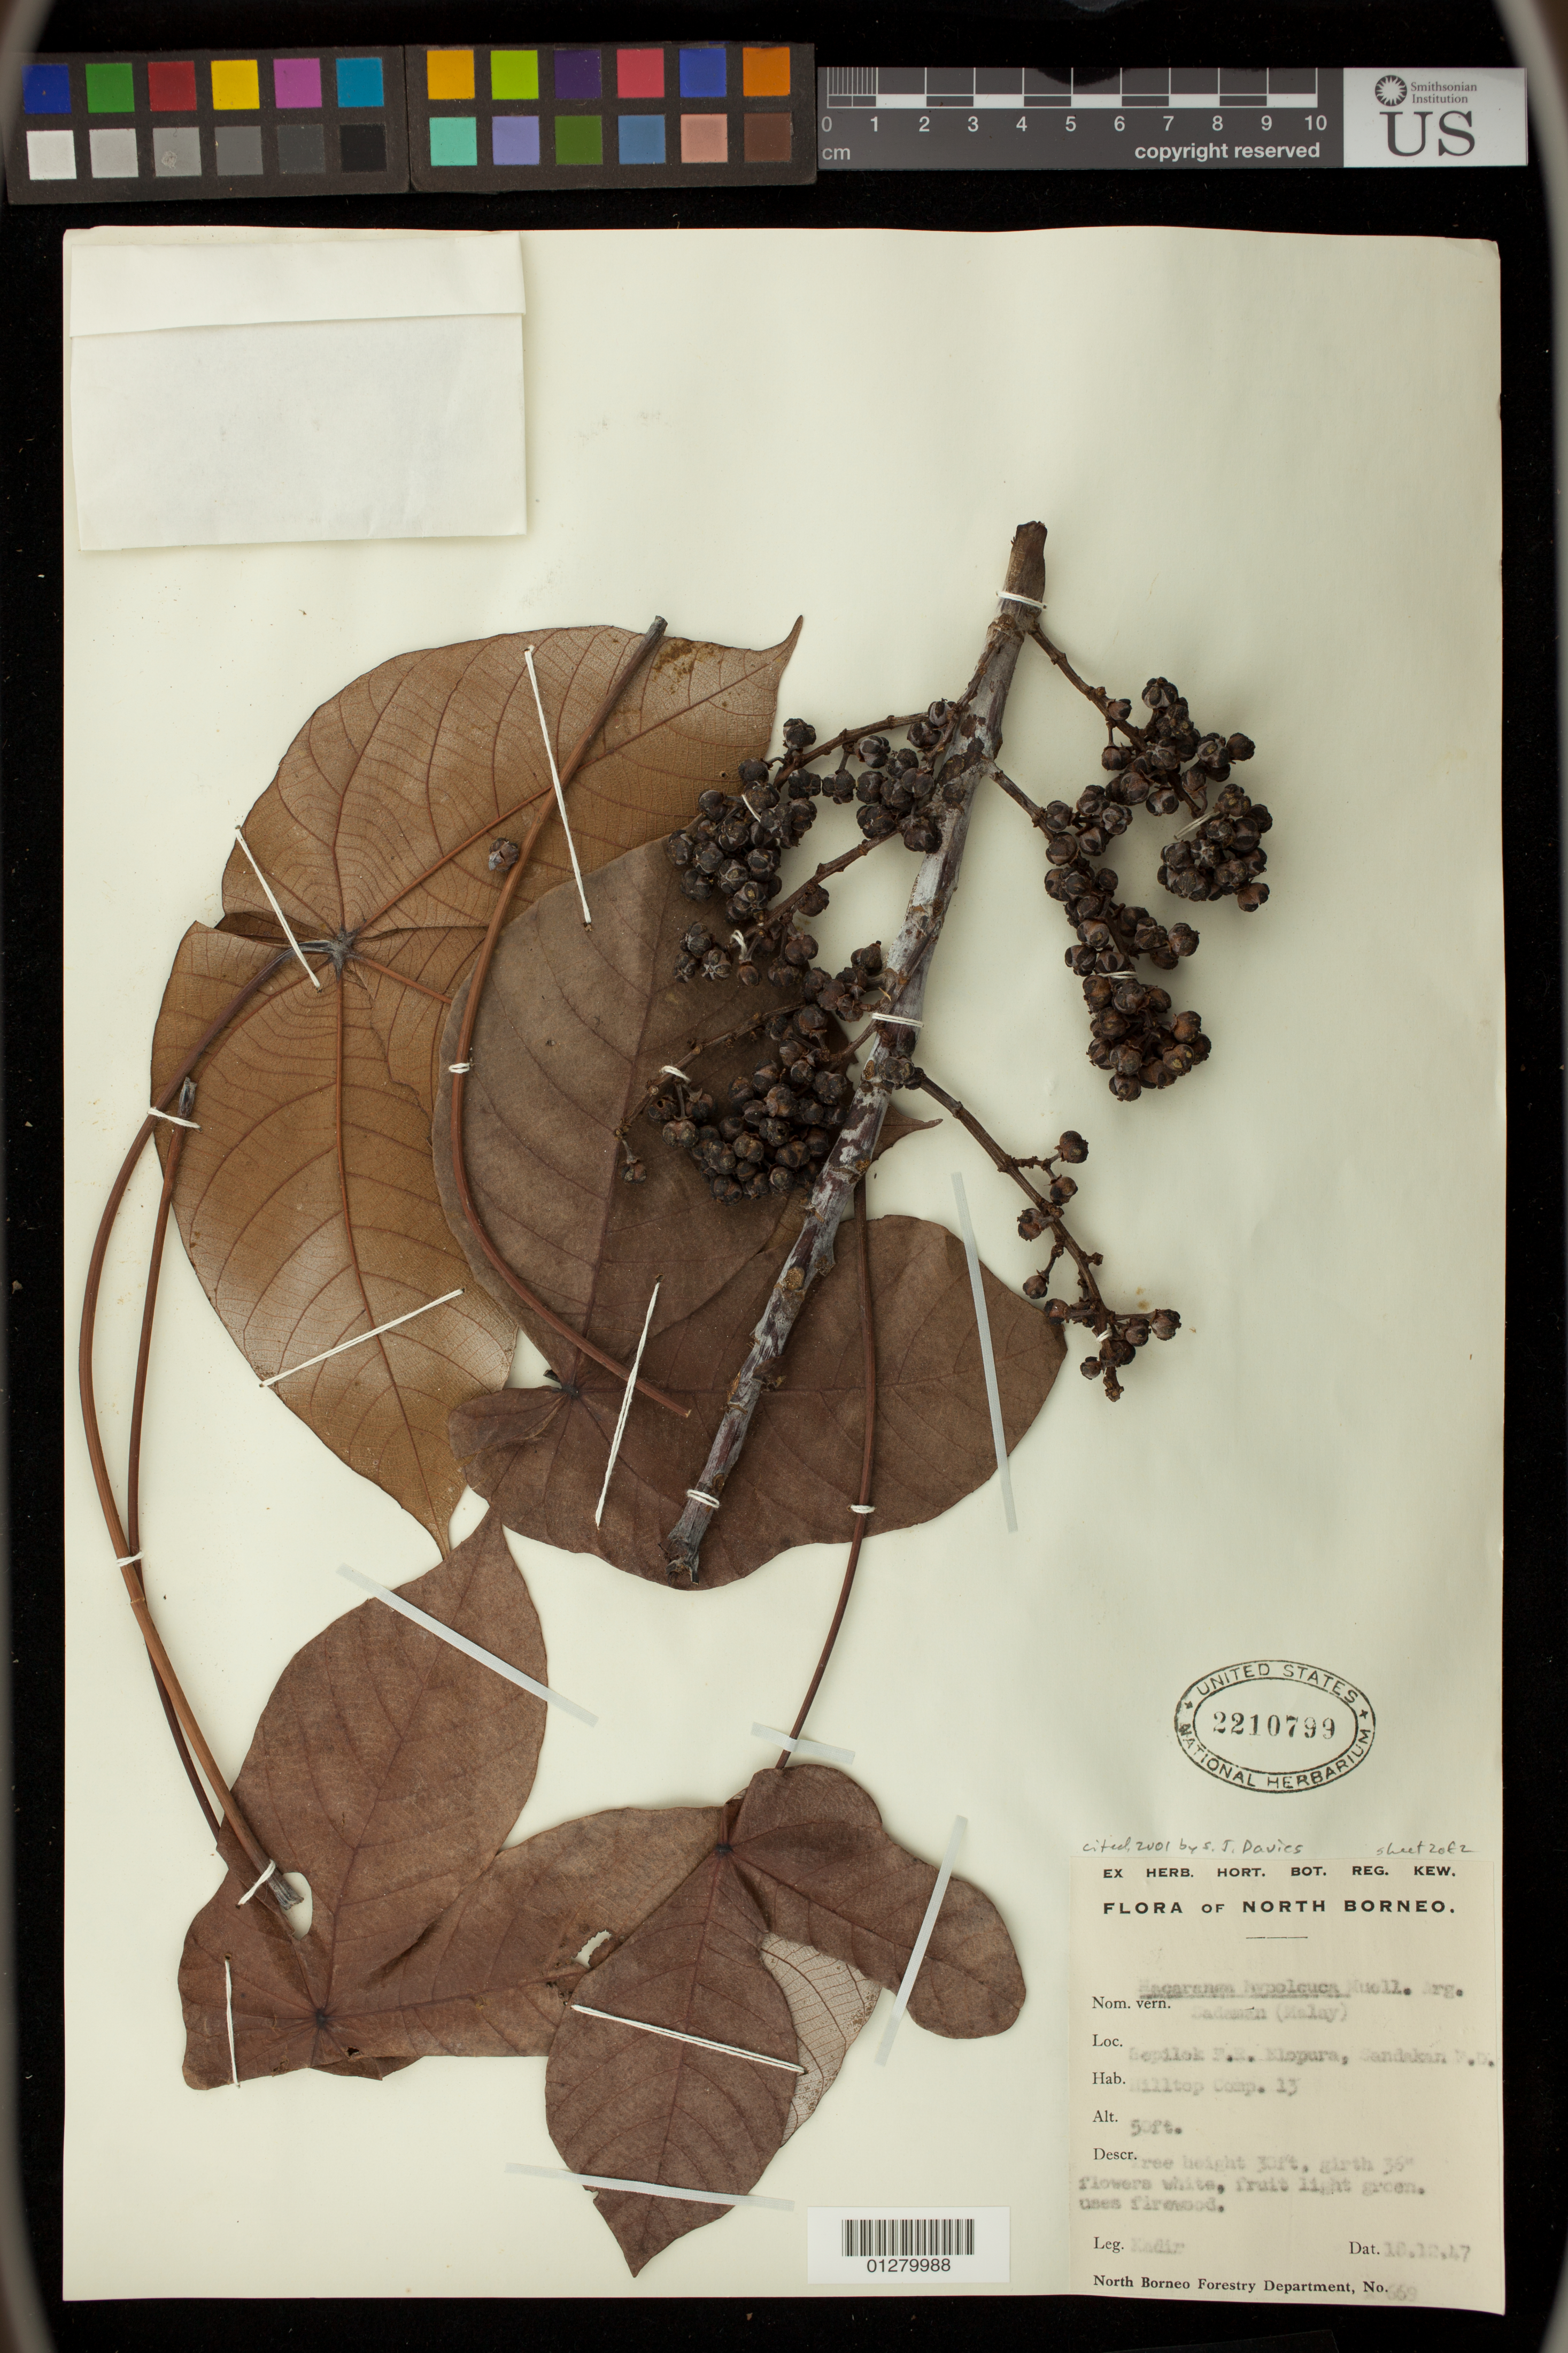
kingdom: Plantae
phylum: Tracheophyta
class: Magnoliopsida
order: Malpighiales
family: Euphorbiaceae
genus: Macaranga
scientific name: Macaranga hypoleuca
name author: (Rchb. f. & Zoll.) Müll. Arg.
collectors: -. Kadir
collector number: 669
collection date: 1947-12-18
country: Malaysia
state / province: Sabah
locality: Sepilok F.R. Elopura, Sandakan F.D.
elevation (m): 15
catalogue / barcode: US 2210799